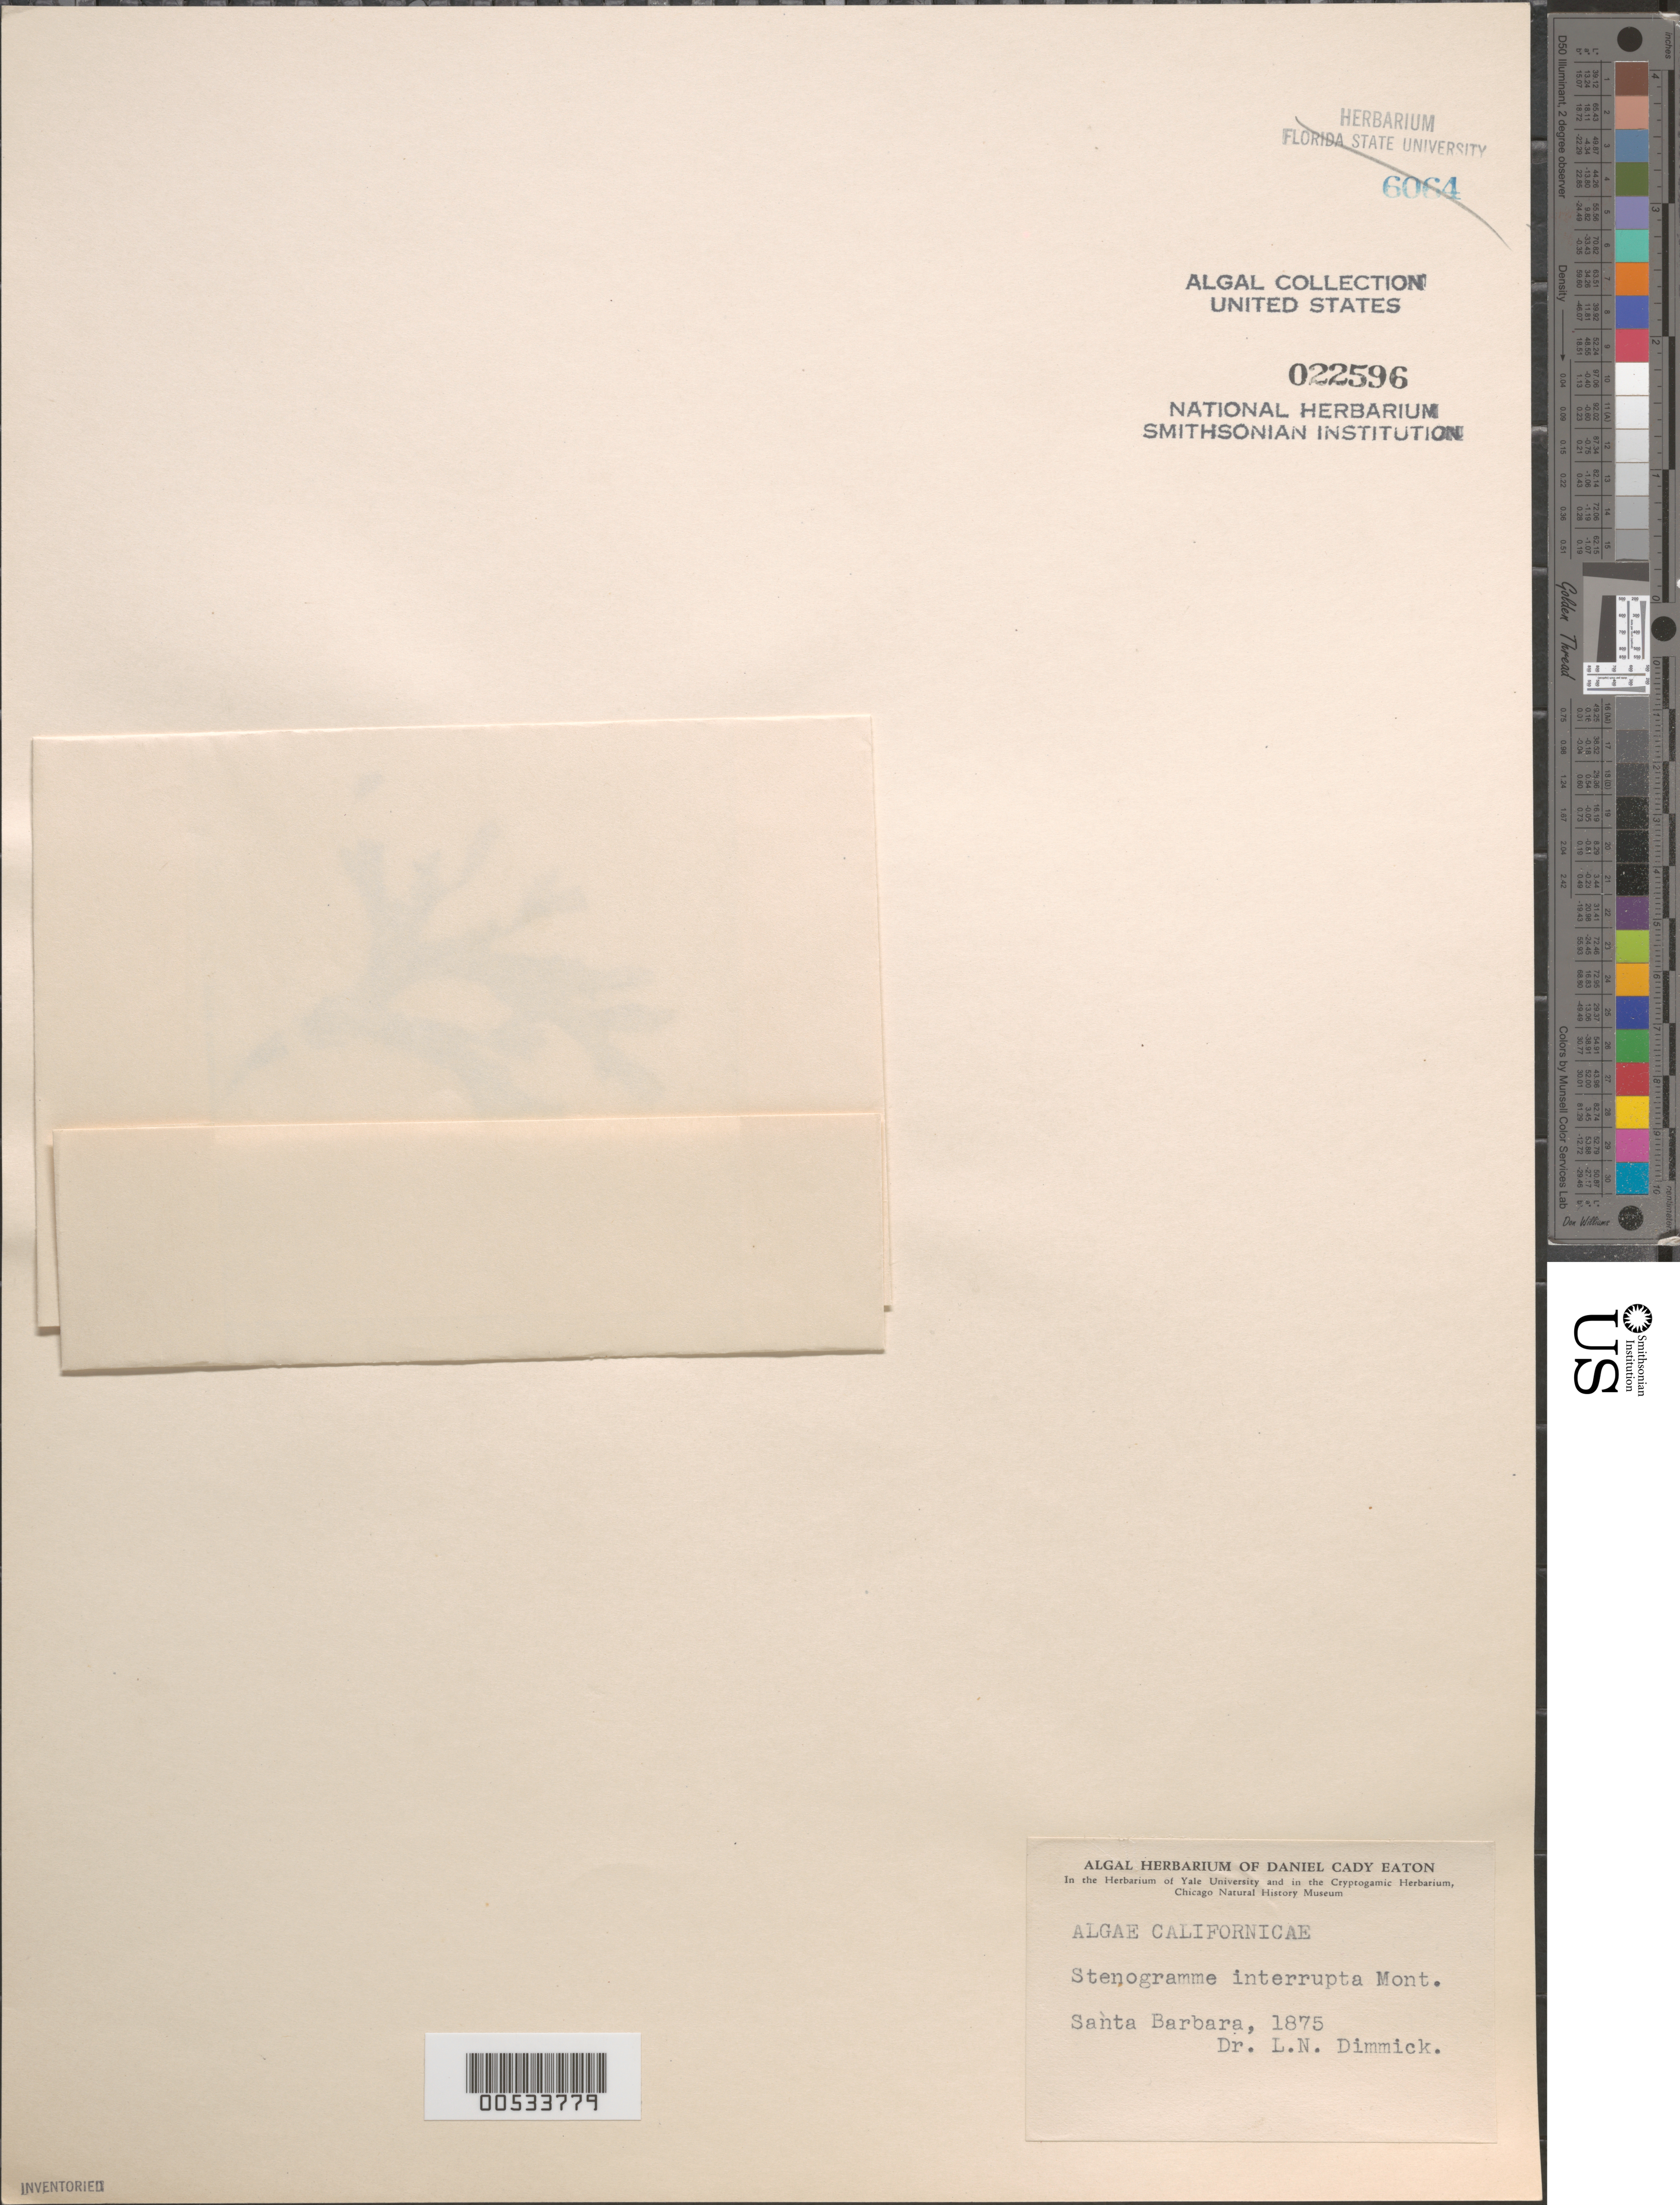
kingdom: Plantae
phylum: Rhodophyta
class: Florideophyceae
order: Gigartinales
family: Phyllophoraceae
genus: Stenogramma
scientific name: Stenogramma interruptum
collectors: L. Dimmick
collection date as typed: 1875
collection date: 1875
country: United States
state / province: California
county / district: Santa Barbara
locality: Santa Barbara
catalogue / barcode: US 22596